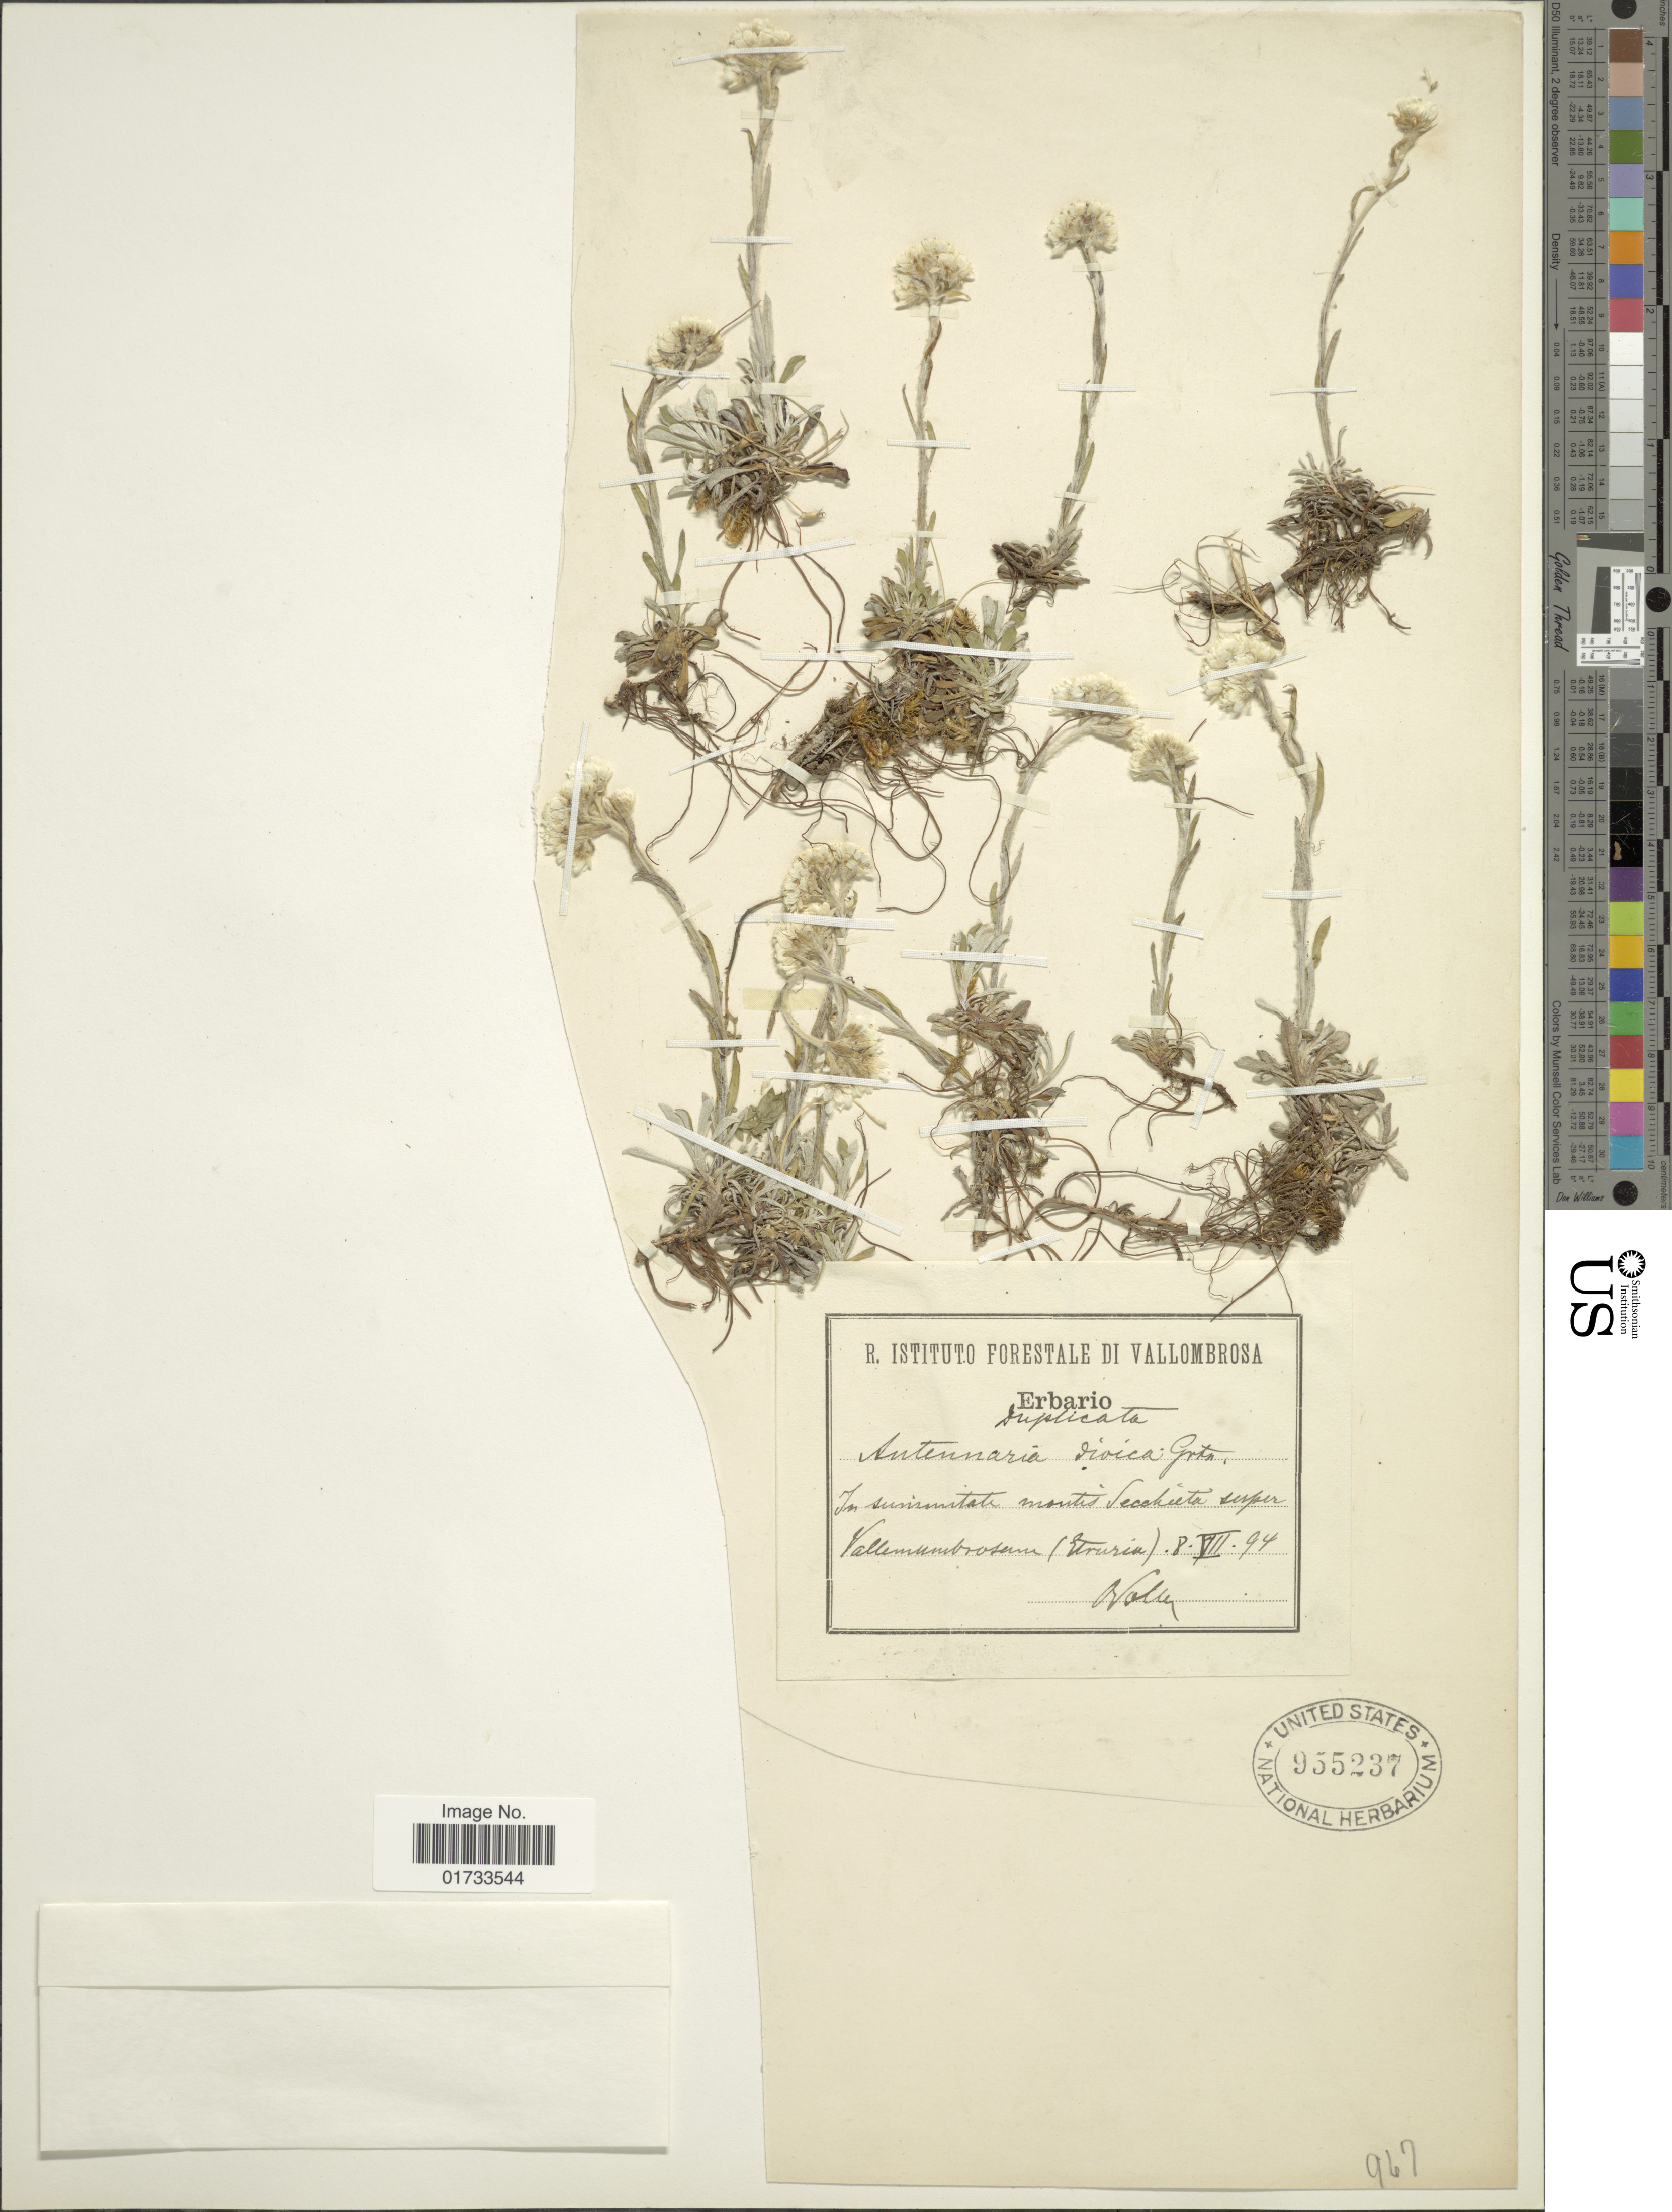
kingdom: Plantae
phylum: Tracheophyta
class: Magnoliopsida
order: Asterales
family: Asteraceae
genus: Antennaria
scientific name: Antennaria dioica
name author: (L.) Gaertn.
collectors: -. Halle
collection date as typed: Transcribed d/m/y: 8/8/94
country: Italy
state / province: Tuscany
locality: Vallombrosa, in sunissmitati montis Secheieta serper Vallemumbroseru (Etruria) [interpreted]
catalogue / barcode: US 955237